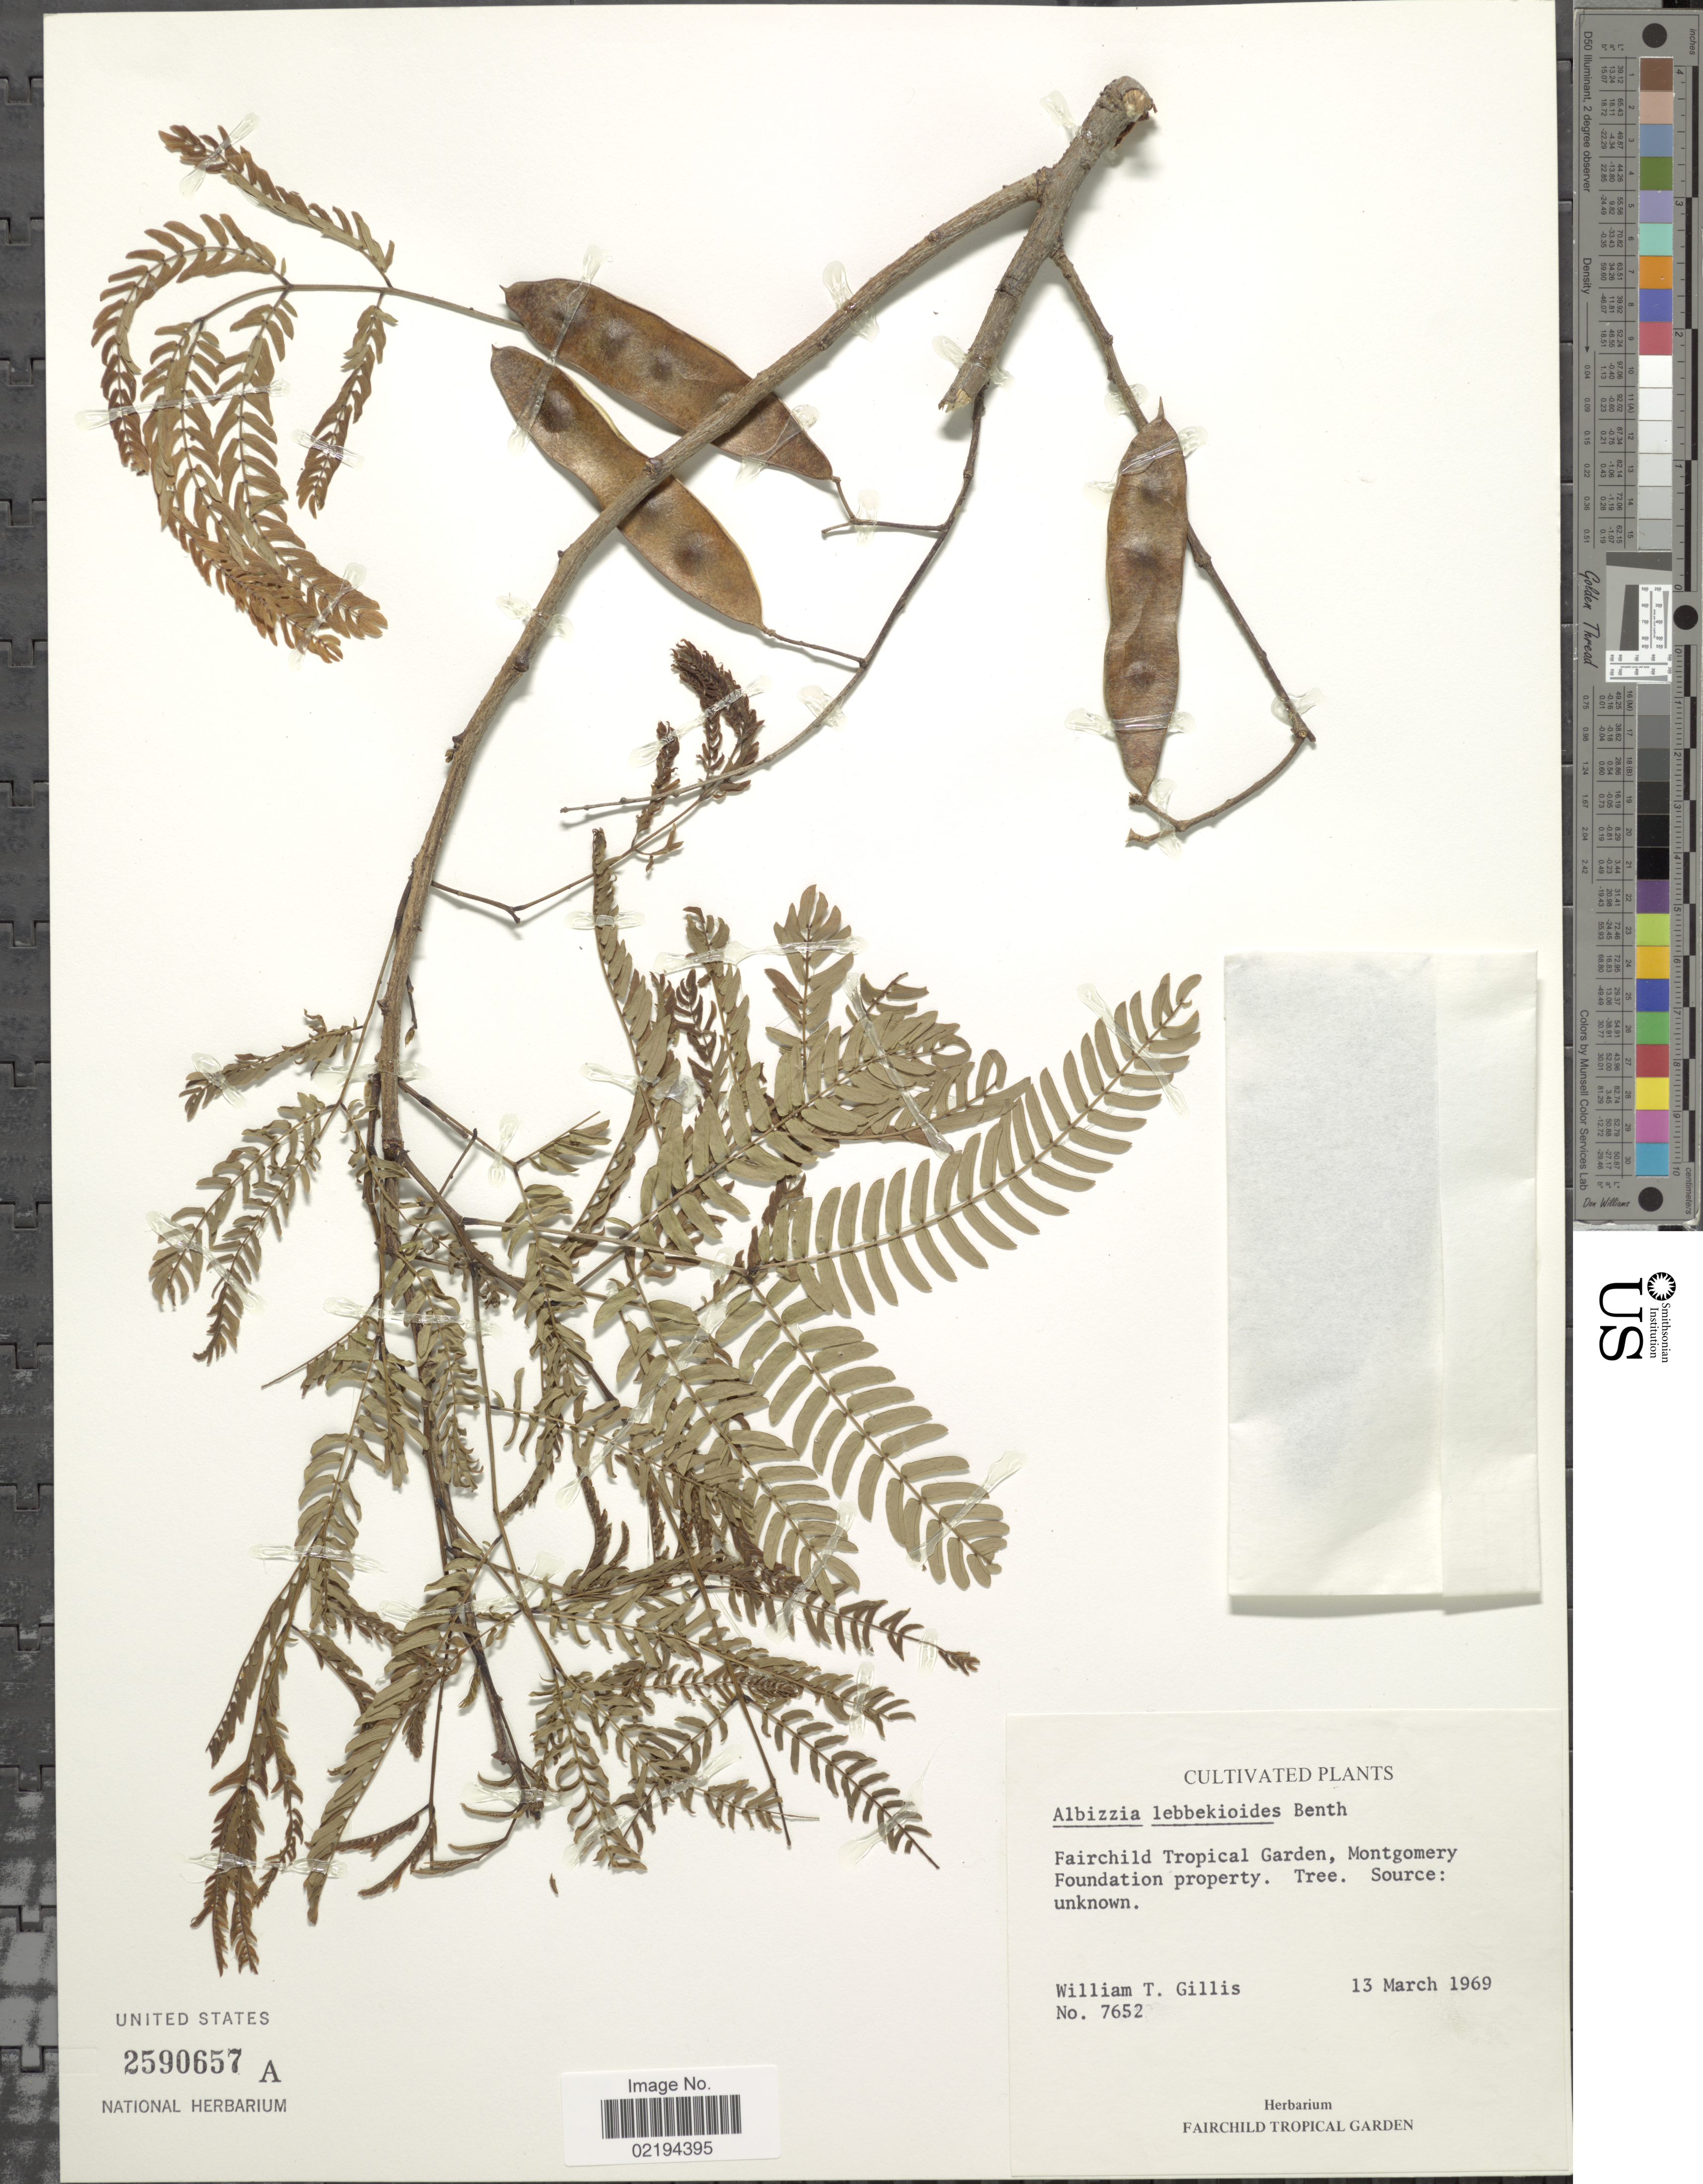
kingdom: Plantae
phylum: Tracheophyta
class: Magnoliopsida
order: Fabales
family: Fabaceae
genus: Albizia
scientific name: Albizia lebbekoides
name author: (DC.) Benth.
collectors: W. T. Gillis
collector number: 7652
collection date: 1969-03-13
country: Bahamas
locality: Fairchild Tropical Garden, Montgomery Foundation property, Cultivated plants.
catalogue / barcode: US 2590657A